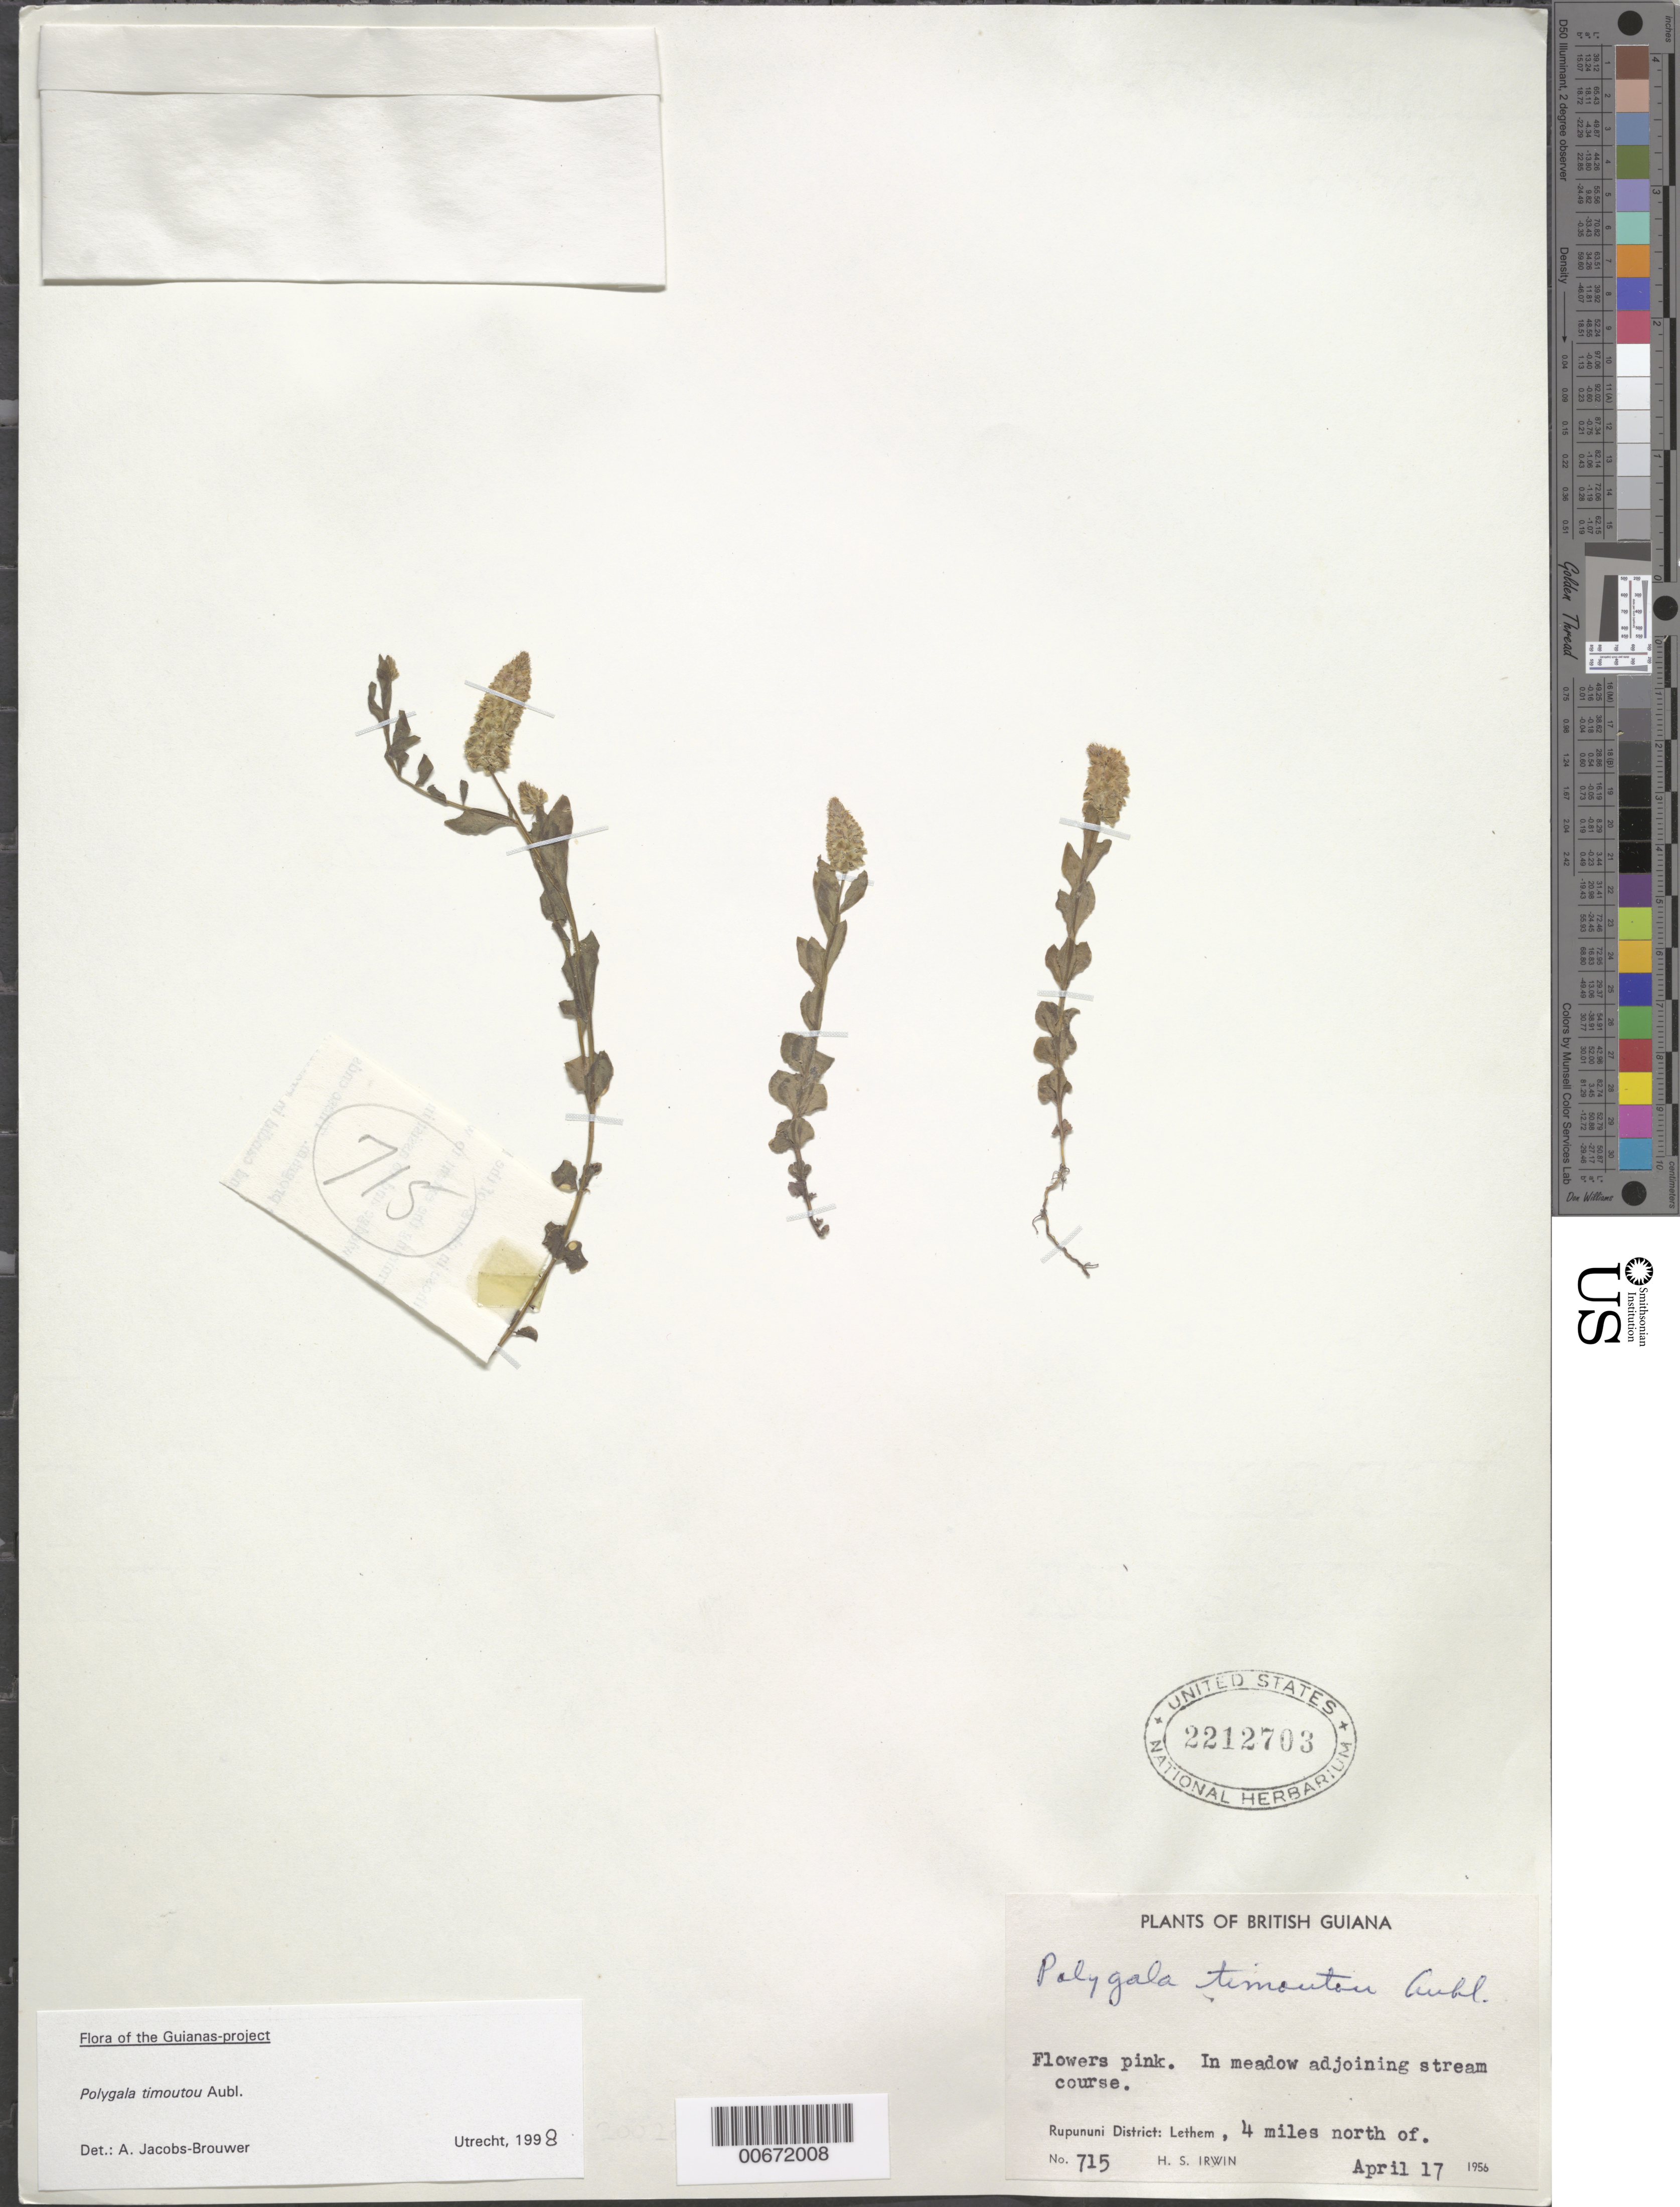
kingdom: Plantae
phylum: Tracheophyta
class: Magnoliopsida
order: Fabales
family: Polygalaceae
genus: Polygala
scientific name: Polygala timoutou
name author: Aubl.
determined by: Jacobs-Brouwer, A.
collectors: H. Irwin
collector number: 715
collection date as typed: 17-Apr-56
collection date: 1956-04-17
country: Guyana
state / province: U. Takutu-U. Essequibo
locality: Rupununi Dist., 4 mi. N of Lethem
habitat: Meadow adjoining stream course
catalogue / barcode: US 2212703